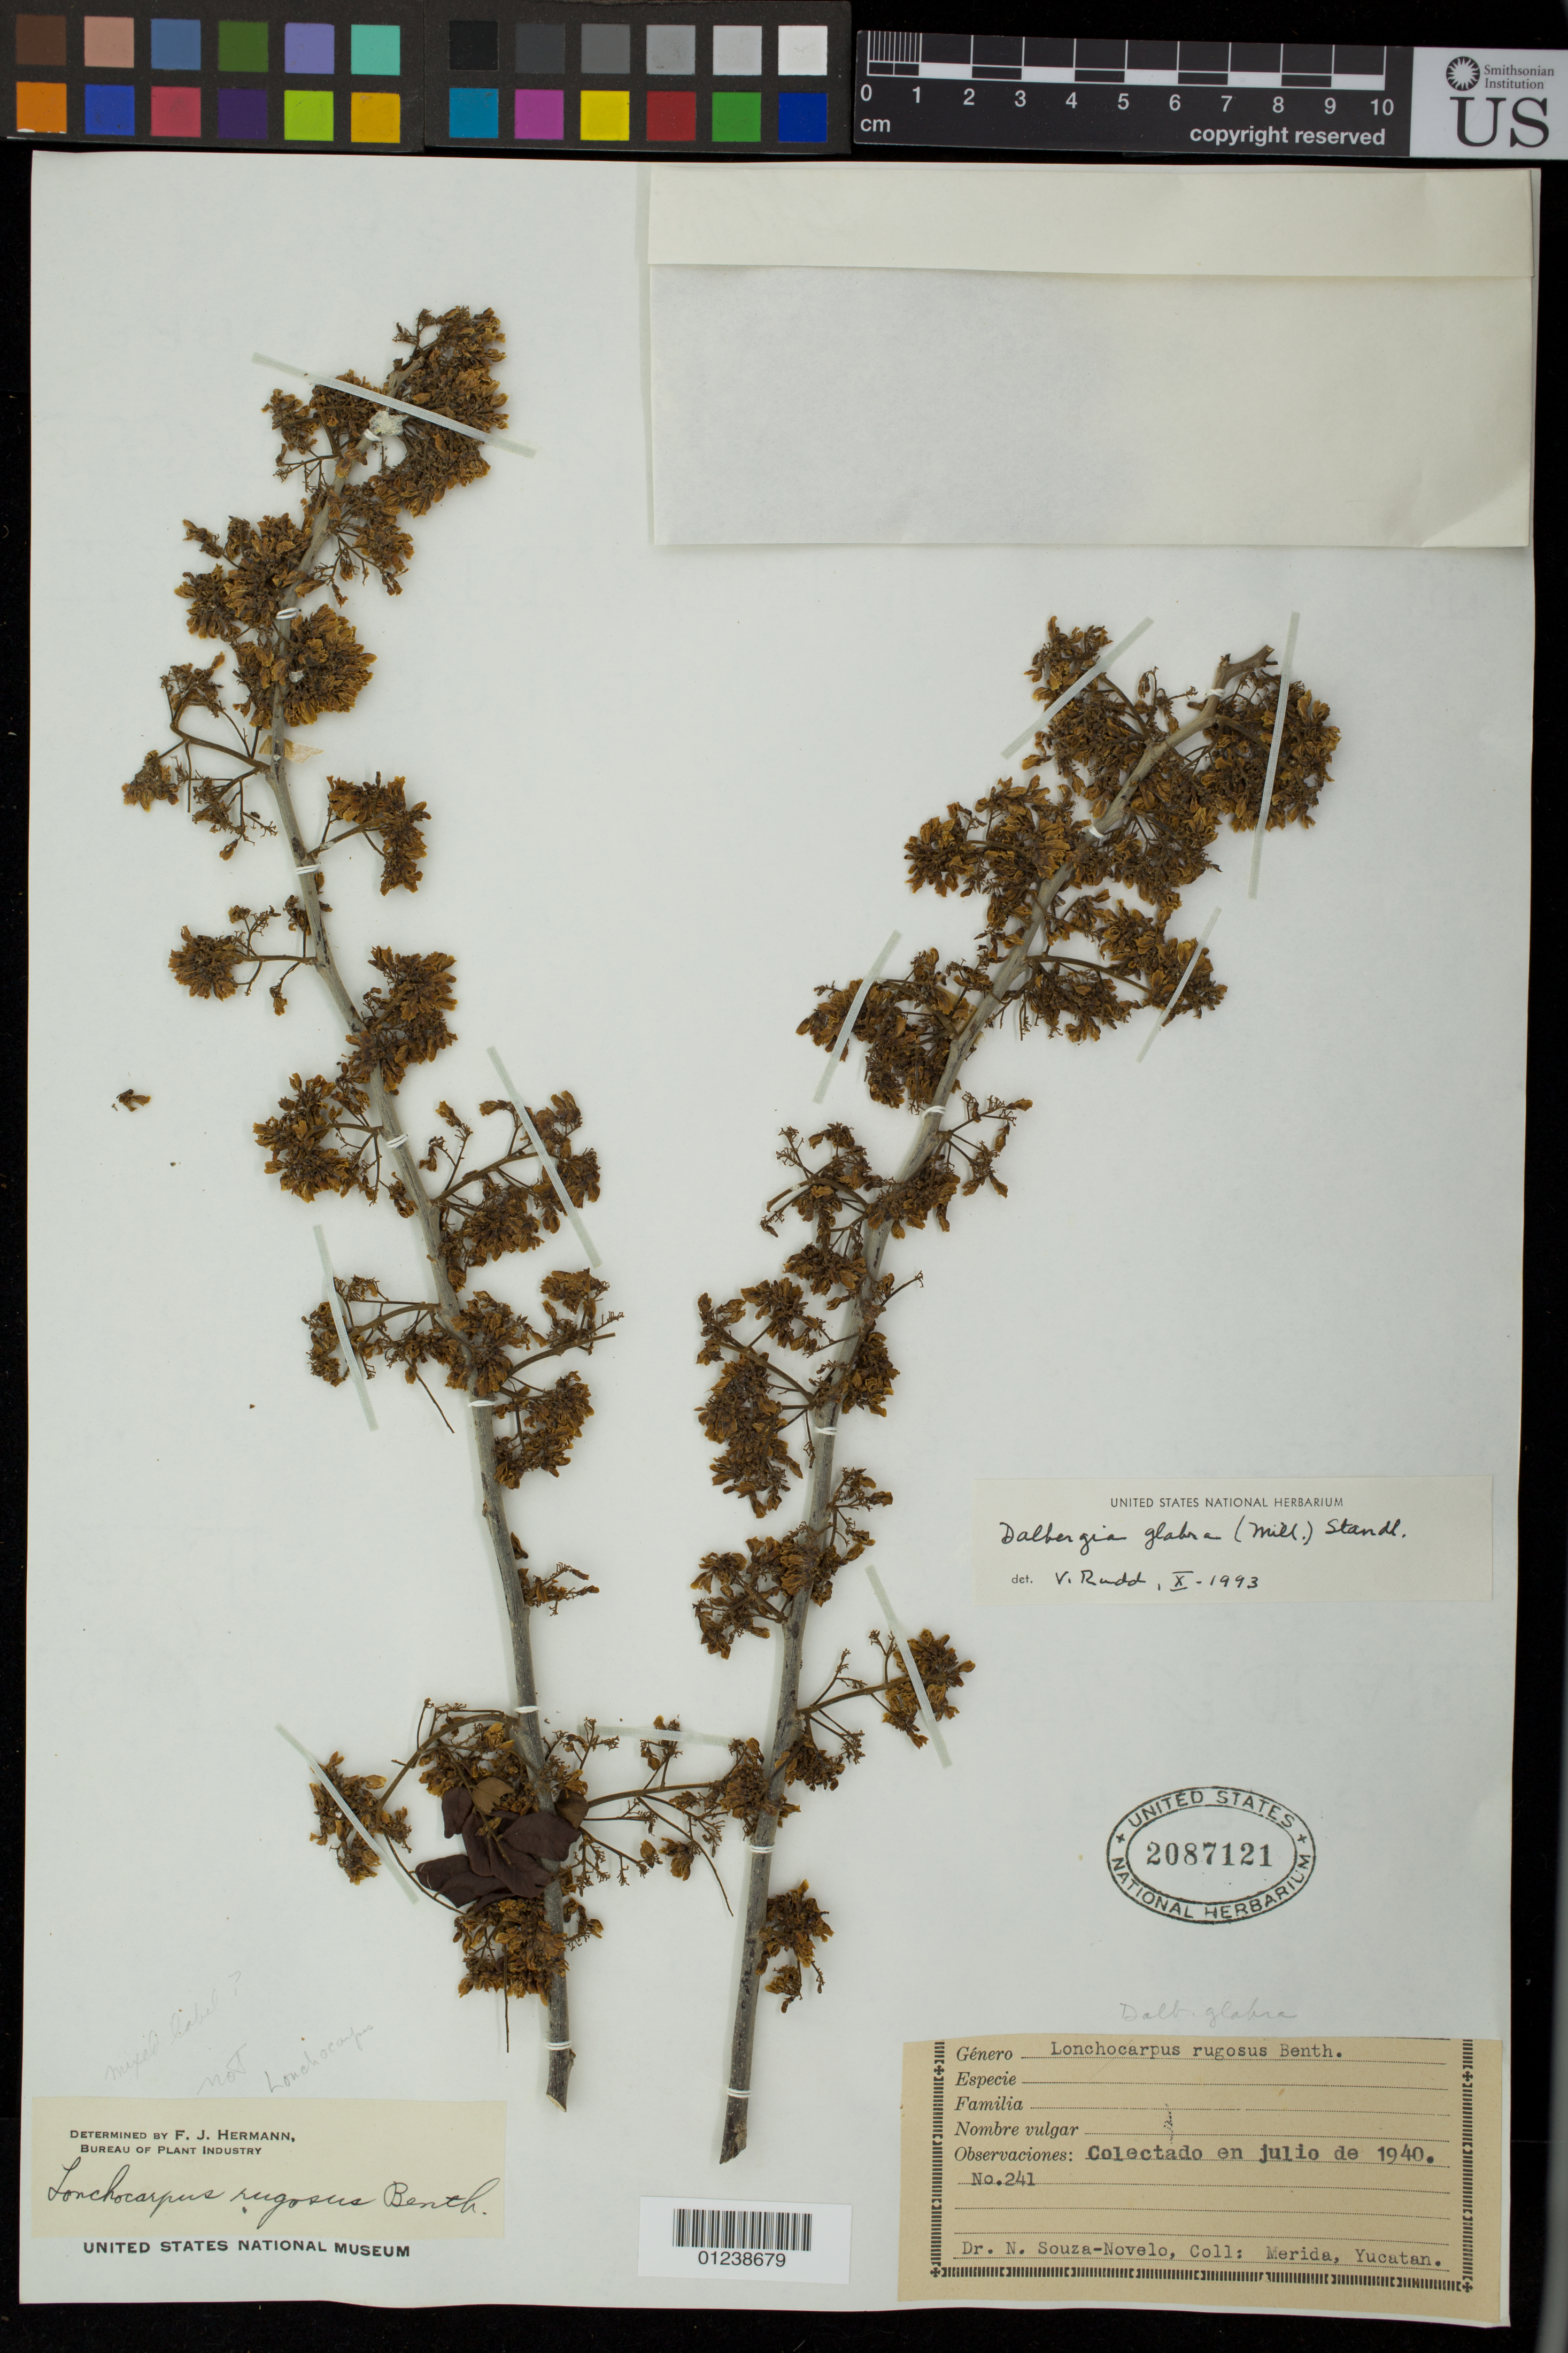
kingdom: Plantae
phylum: Tracheophyta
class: Magnoliopsida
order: Fabales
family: Fabaceae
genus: Dalbergia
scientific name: Dalbergia glabra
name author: (Mill.) Standl.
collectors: N. Souza Novelo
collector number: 241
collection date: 1940-07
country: Mexico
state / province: Yucatan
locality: Merida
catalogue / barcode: US 2087121